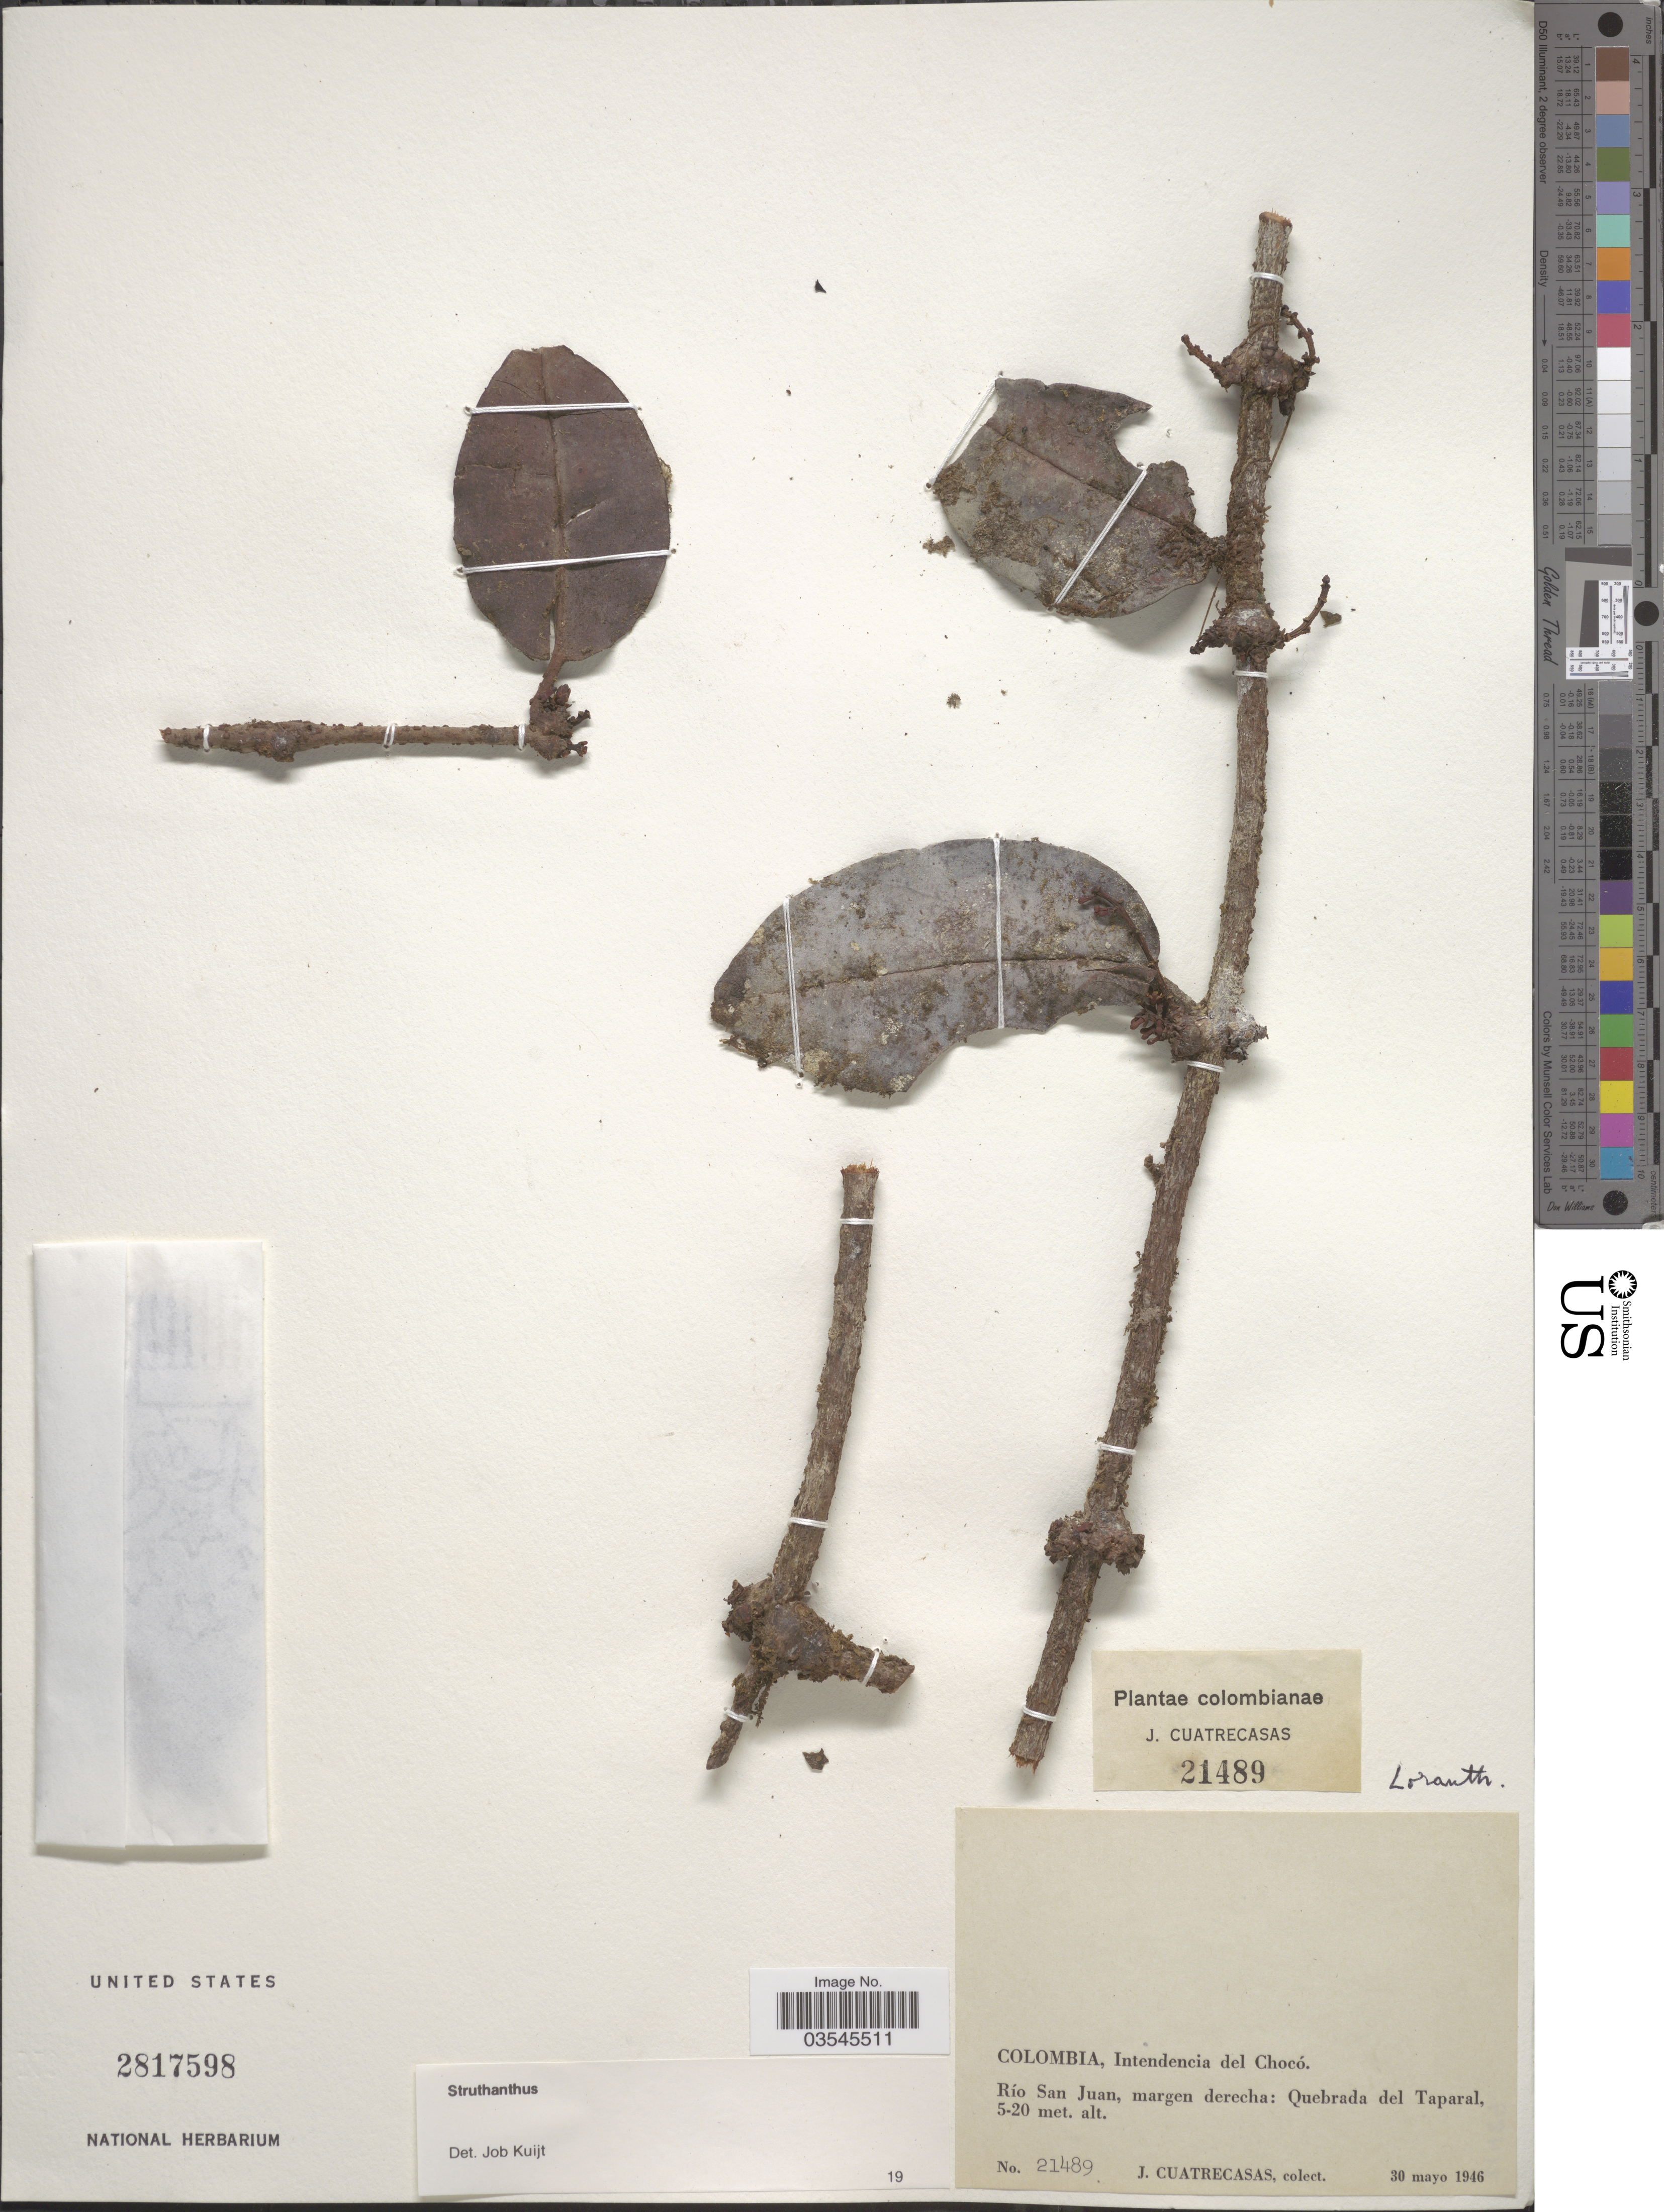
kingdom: Plantae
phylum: Tracheophyta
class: Magnoliopsida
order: Santalales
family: Loranthaceae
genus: Struthanthus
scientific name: Struthanthus sp.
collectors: J. Cuatrecasas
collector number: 21489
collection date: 1946-05-30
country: Colombia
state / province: Chocó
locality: Intendencia del Chocó. Río San Juan, margen derecha: Quebrada del Taparal.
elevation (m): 5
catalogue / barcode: US 2817598